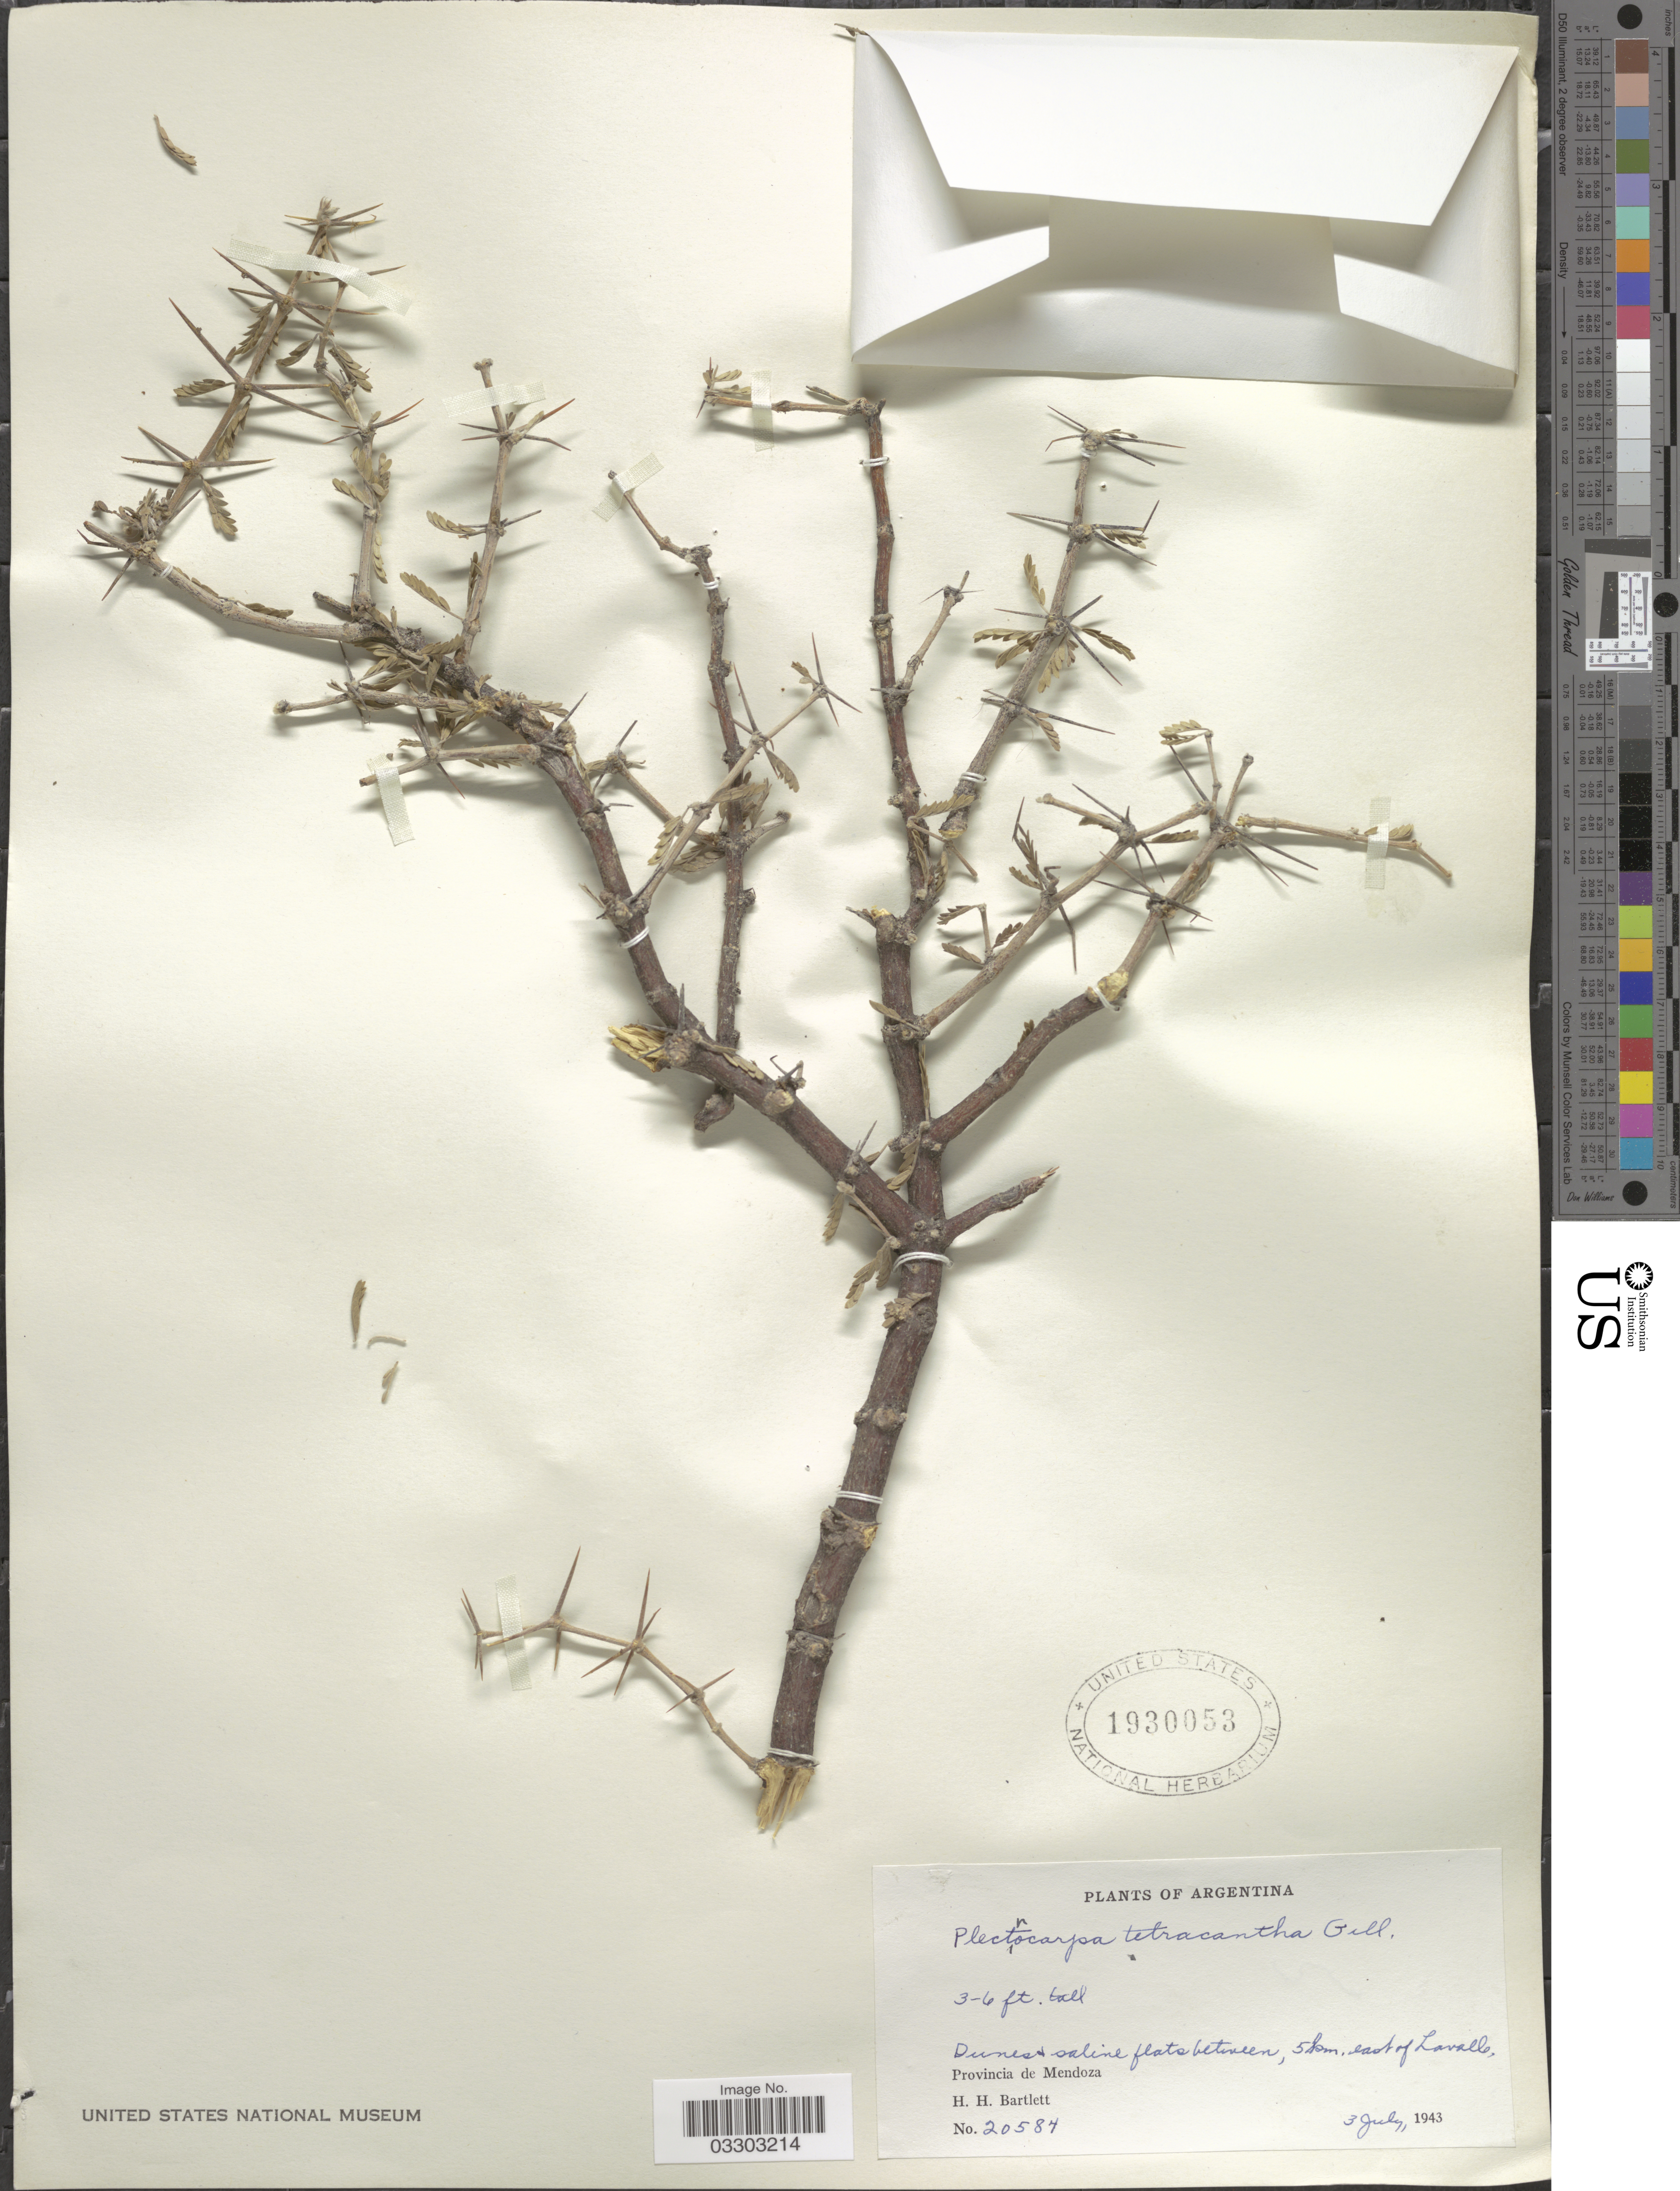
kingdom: Plantae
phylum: Tracheophyta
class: Magnoliopsida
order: Zygophyllales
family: Zygophyllaceae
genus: Plectrocarpa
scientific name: Plectrocarpa tetracantha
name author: Gillies ex Hook. & Arn.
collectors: H. H. Bartlett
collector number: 20584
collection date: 1943-07-03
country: Argentina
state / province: Mendoza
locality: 5 km. east of Lavalle.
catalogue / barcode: US 1930053